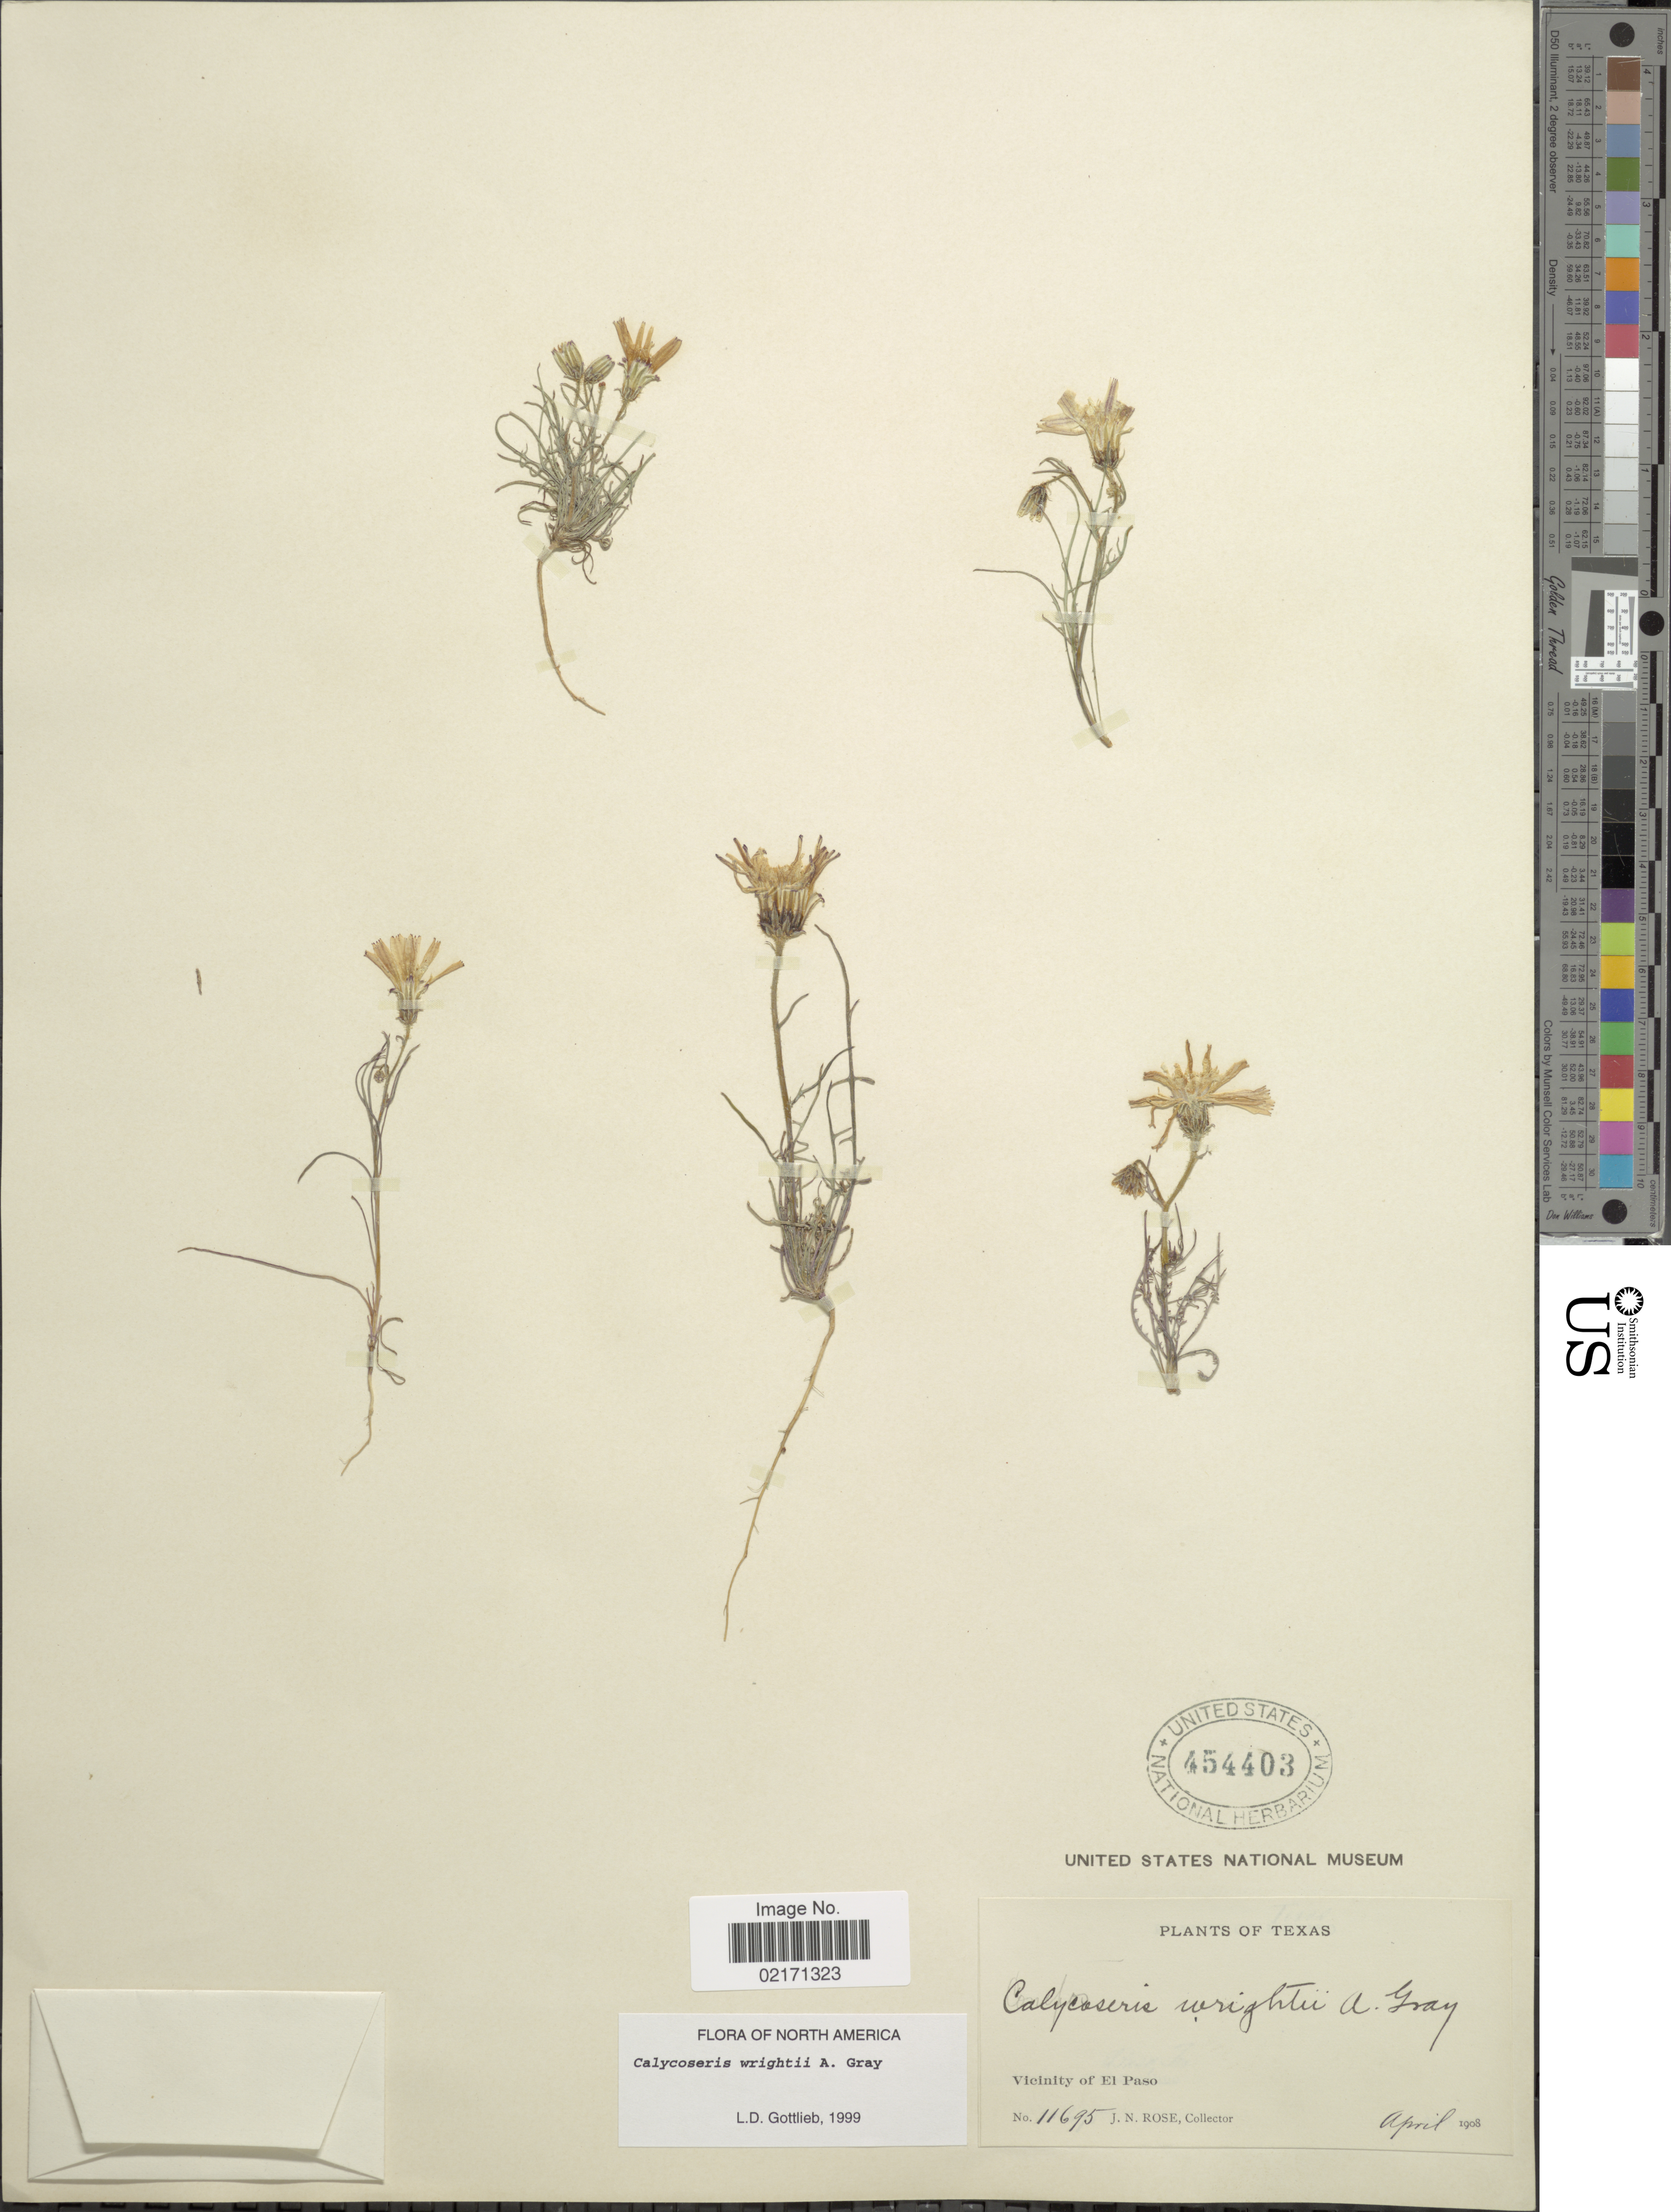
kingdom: Plantae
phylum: Tracheophyta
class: Magnoliopsida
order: Asterales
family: Asteraceae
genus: Calycoseris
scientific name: Calycoseris wrightii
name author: A. Gray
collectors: J. N. Rose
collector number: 11695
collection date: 1908-04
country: United States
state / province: Texas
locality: Vicinity of El Paso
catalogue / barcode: US 454403